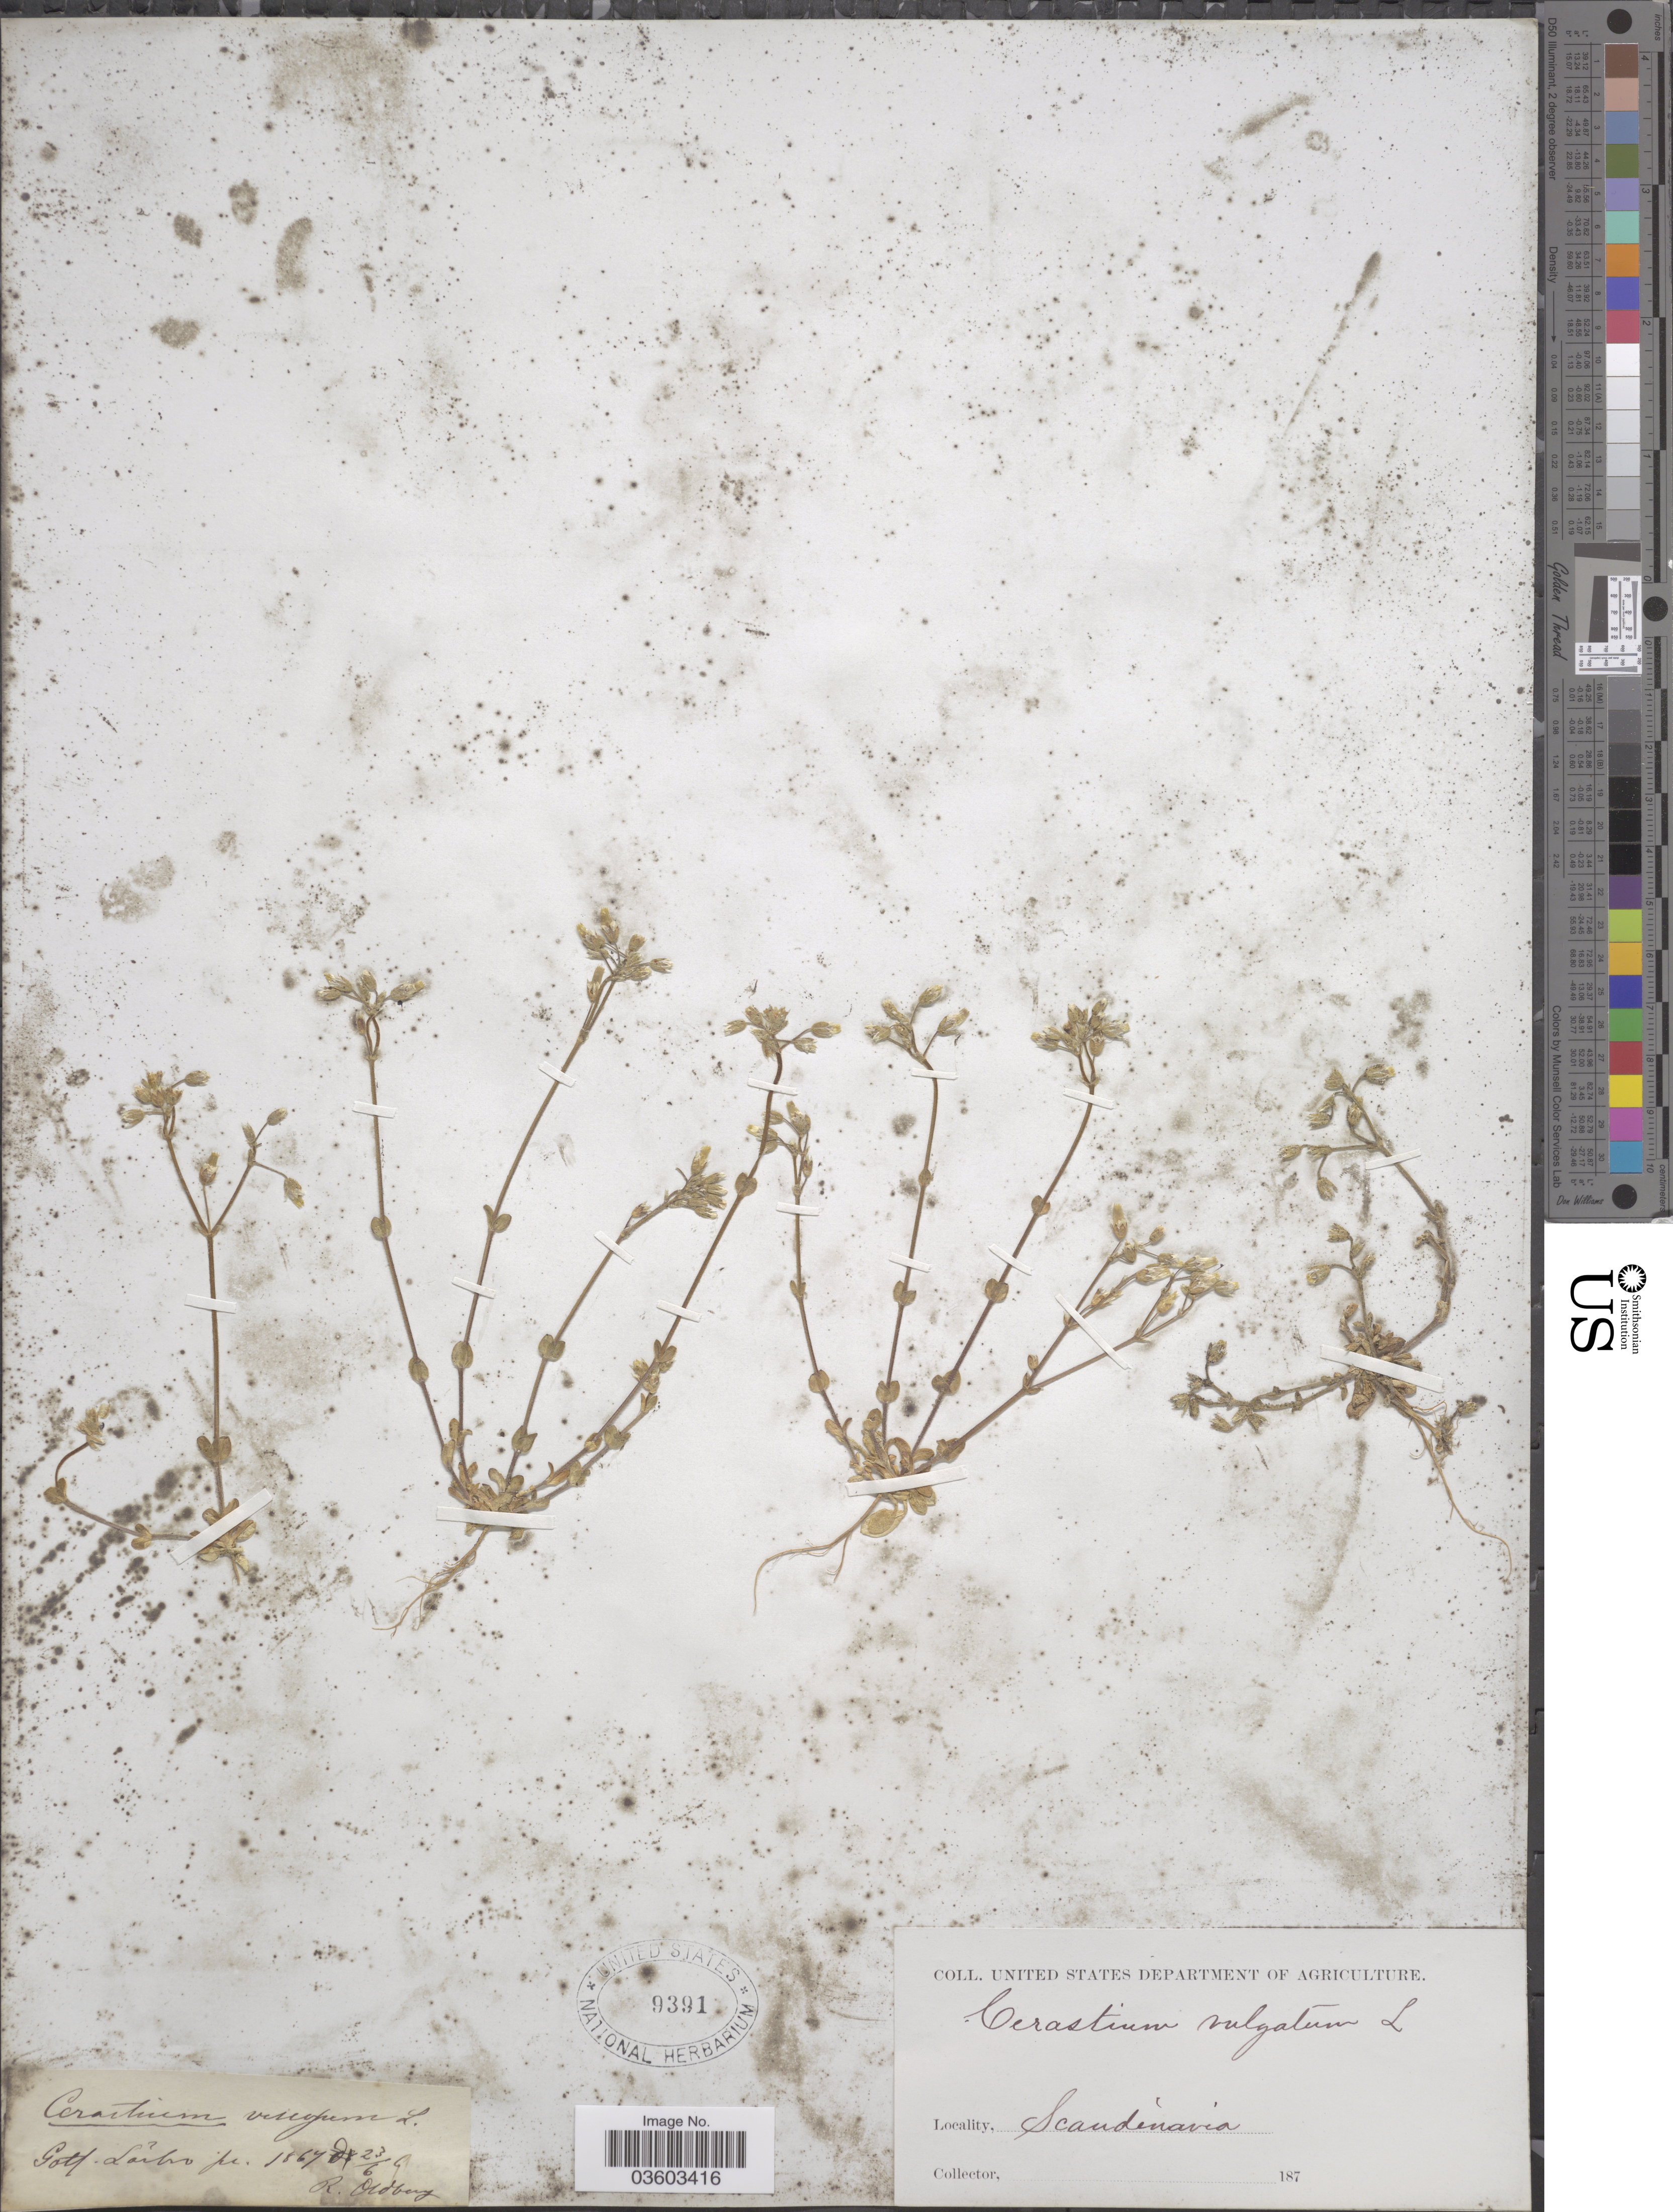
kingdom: Plantae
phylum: Tracheophyta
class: Magnoliopsida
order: Caryophyllales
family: Caryophyllaceae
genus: Cerastium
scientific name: Cerastium vulgatum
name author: L.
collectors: R. Oldberg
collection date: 1867-06-23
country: Sweden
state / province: Gotland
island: Gotland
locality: Gotl. Larbro pr. Scandinavia.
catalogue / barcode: US 9391